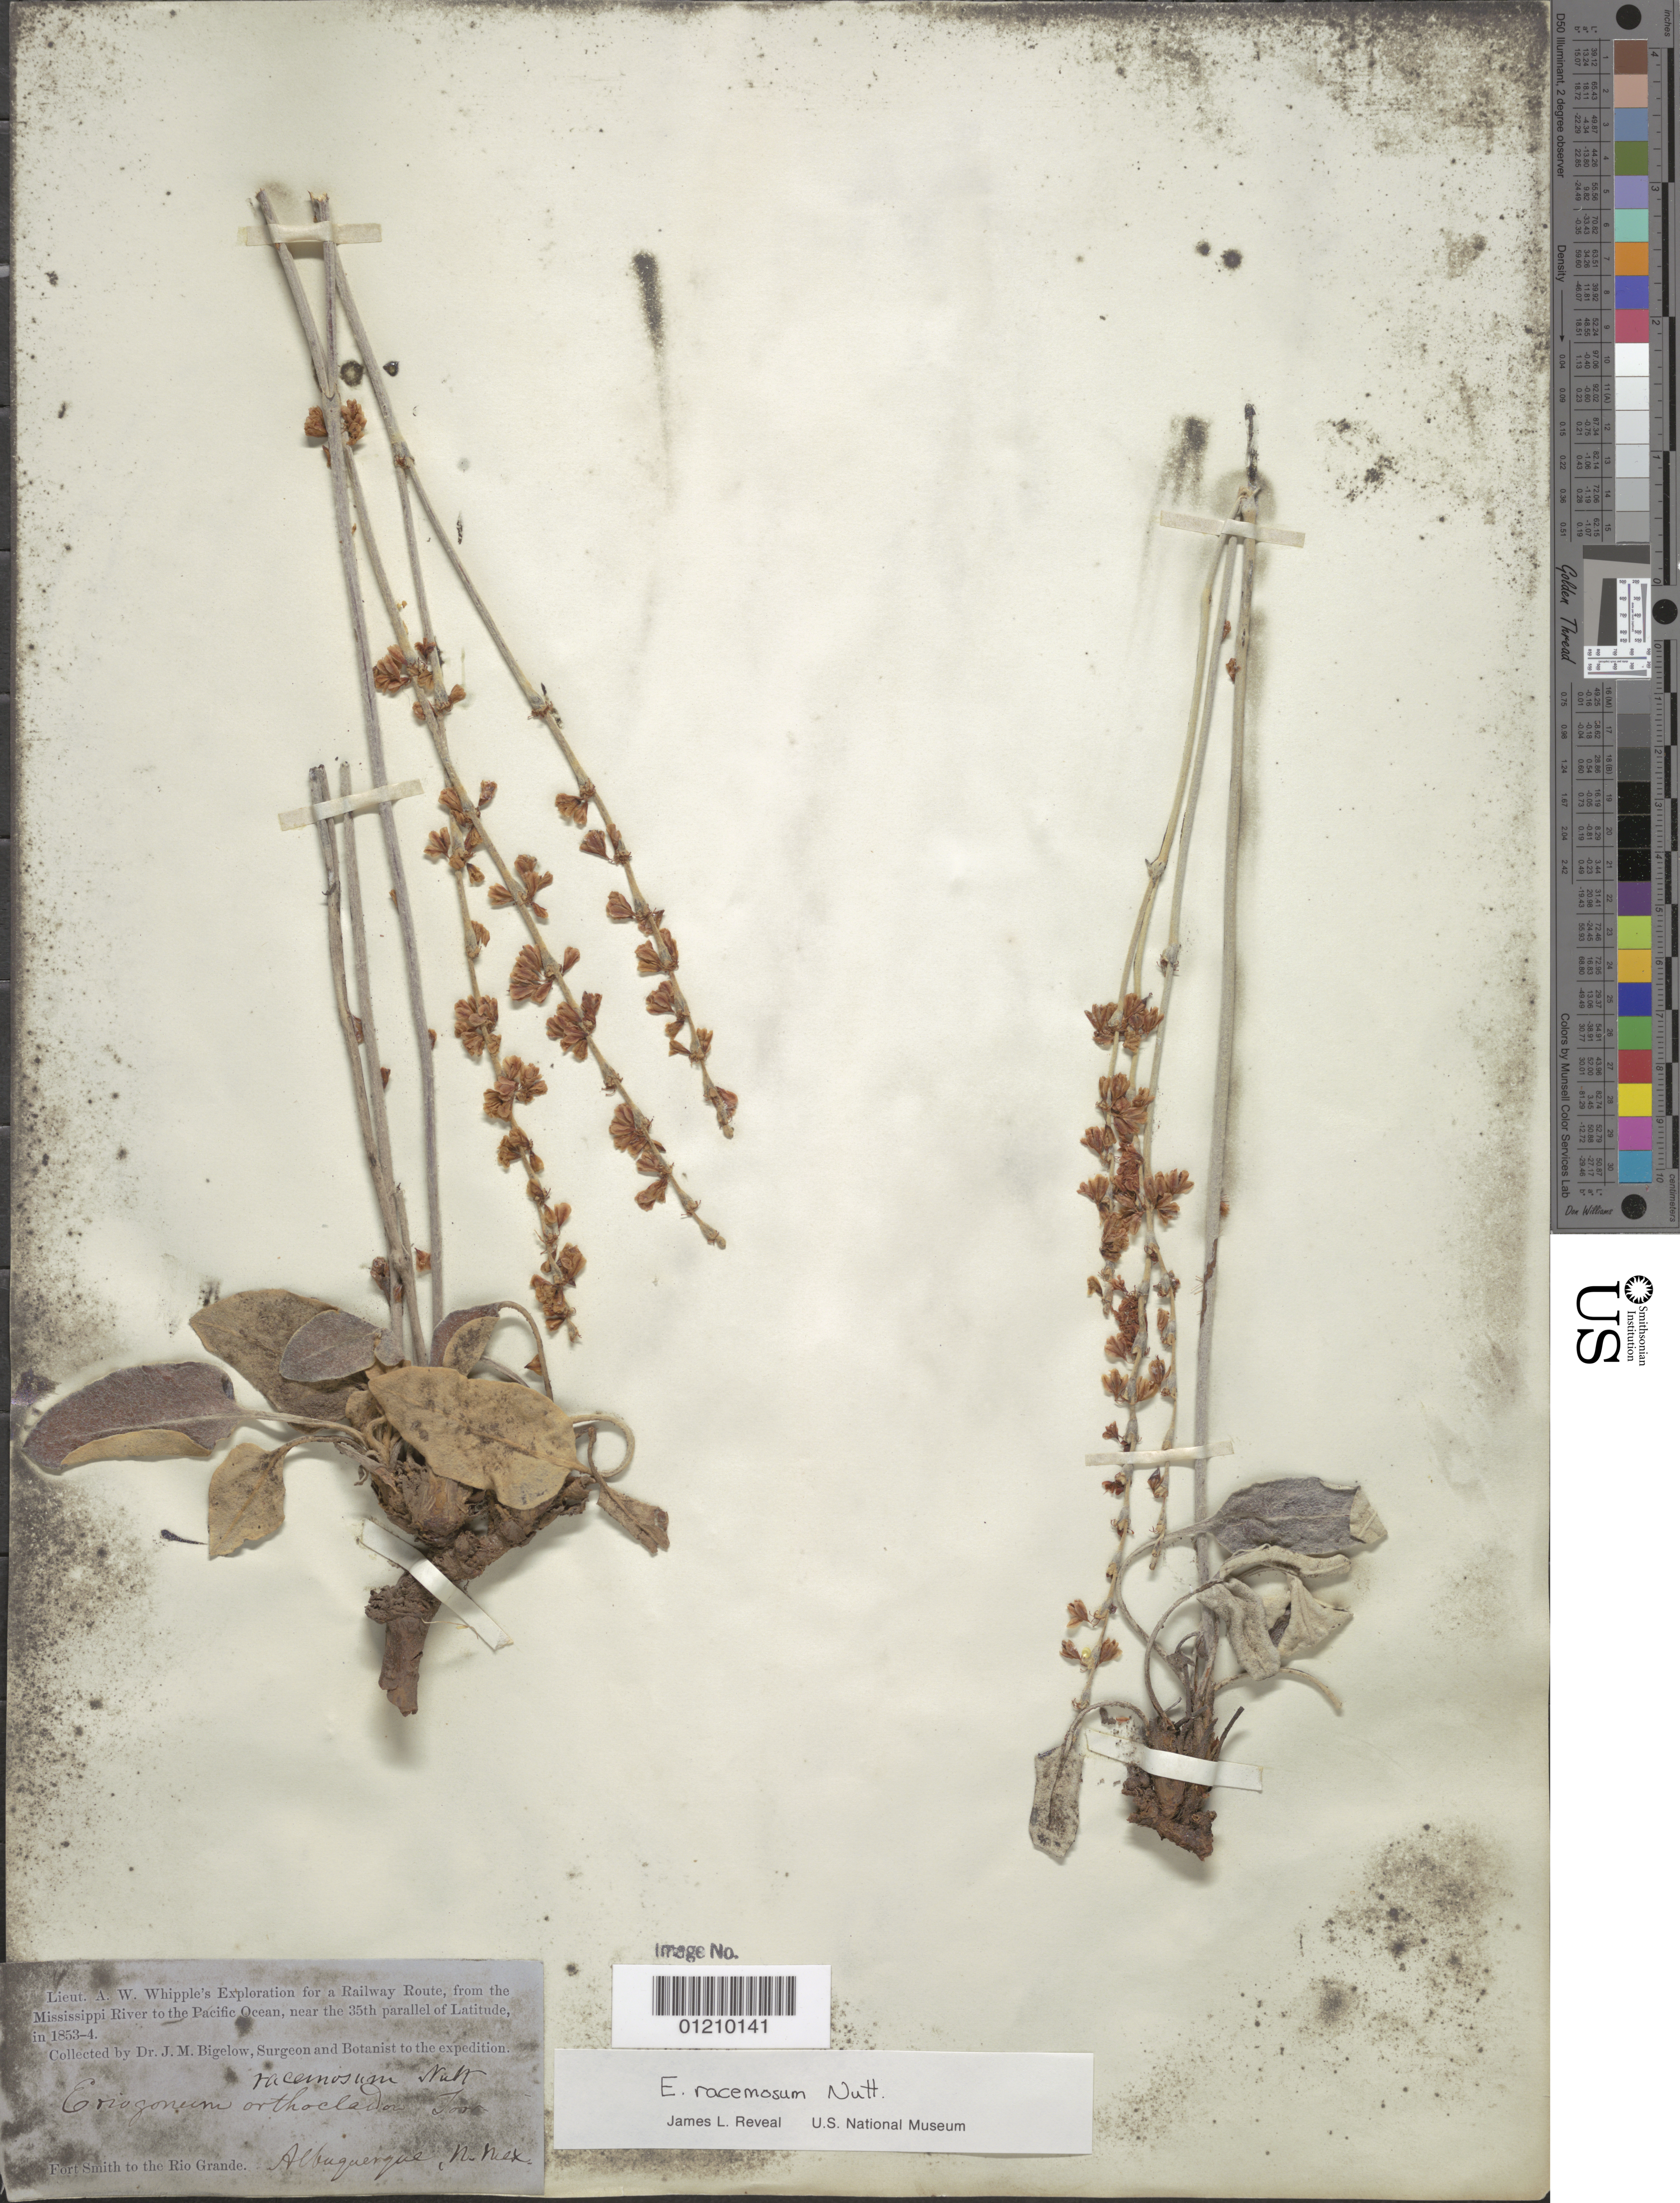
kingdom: Plantae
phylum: Tracheophyta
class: Magnoliopsida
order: Caryophyllales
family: Polygonaceae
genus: Eriogonum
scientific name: Eriogonum racemosum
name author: Nutt.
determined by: Reveal, J. L.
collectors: J. M. Bigelow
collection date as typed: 1853 to -- --- 1854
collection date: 1853/1854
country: United States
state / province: New Mexico